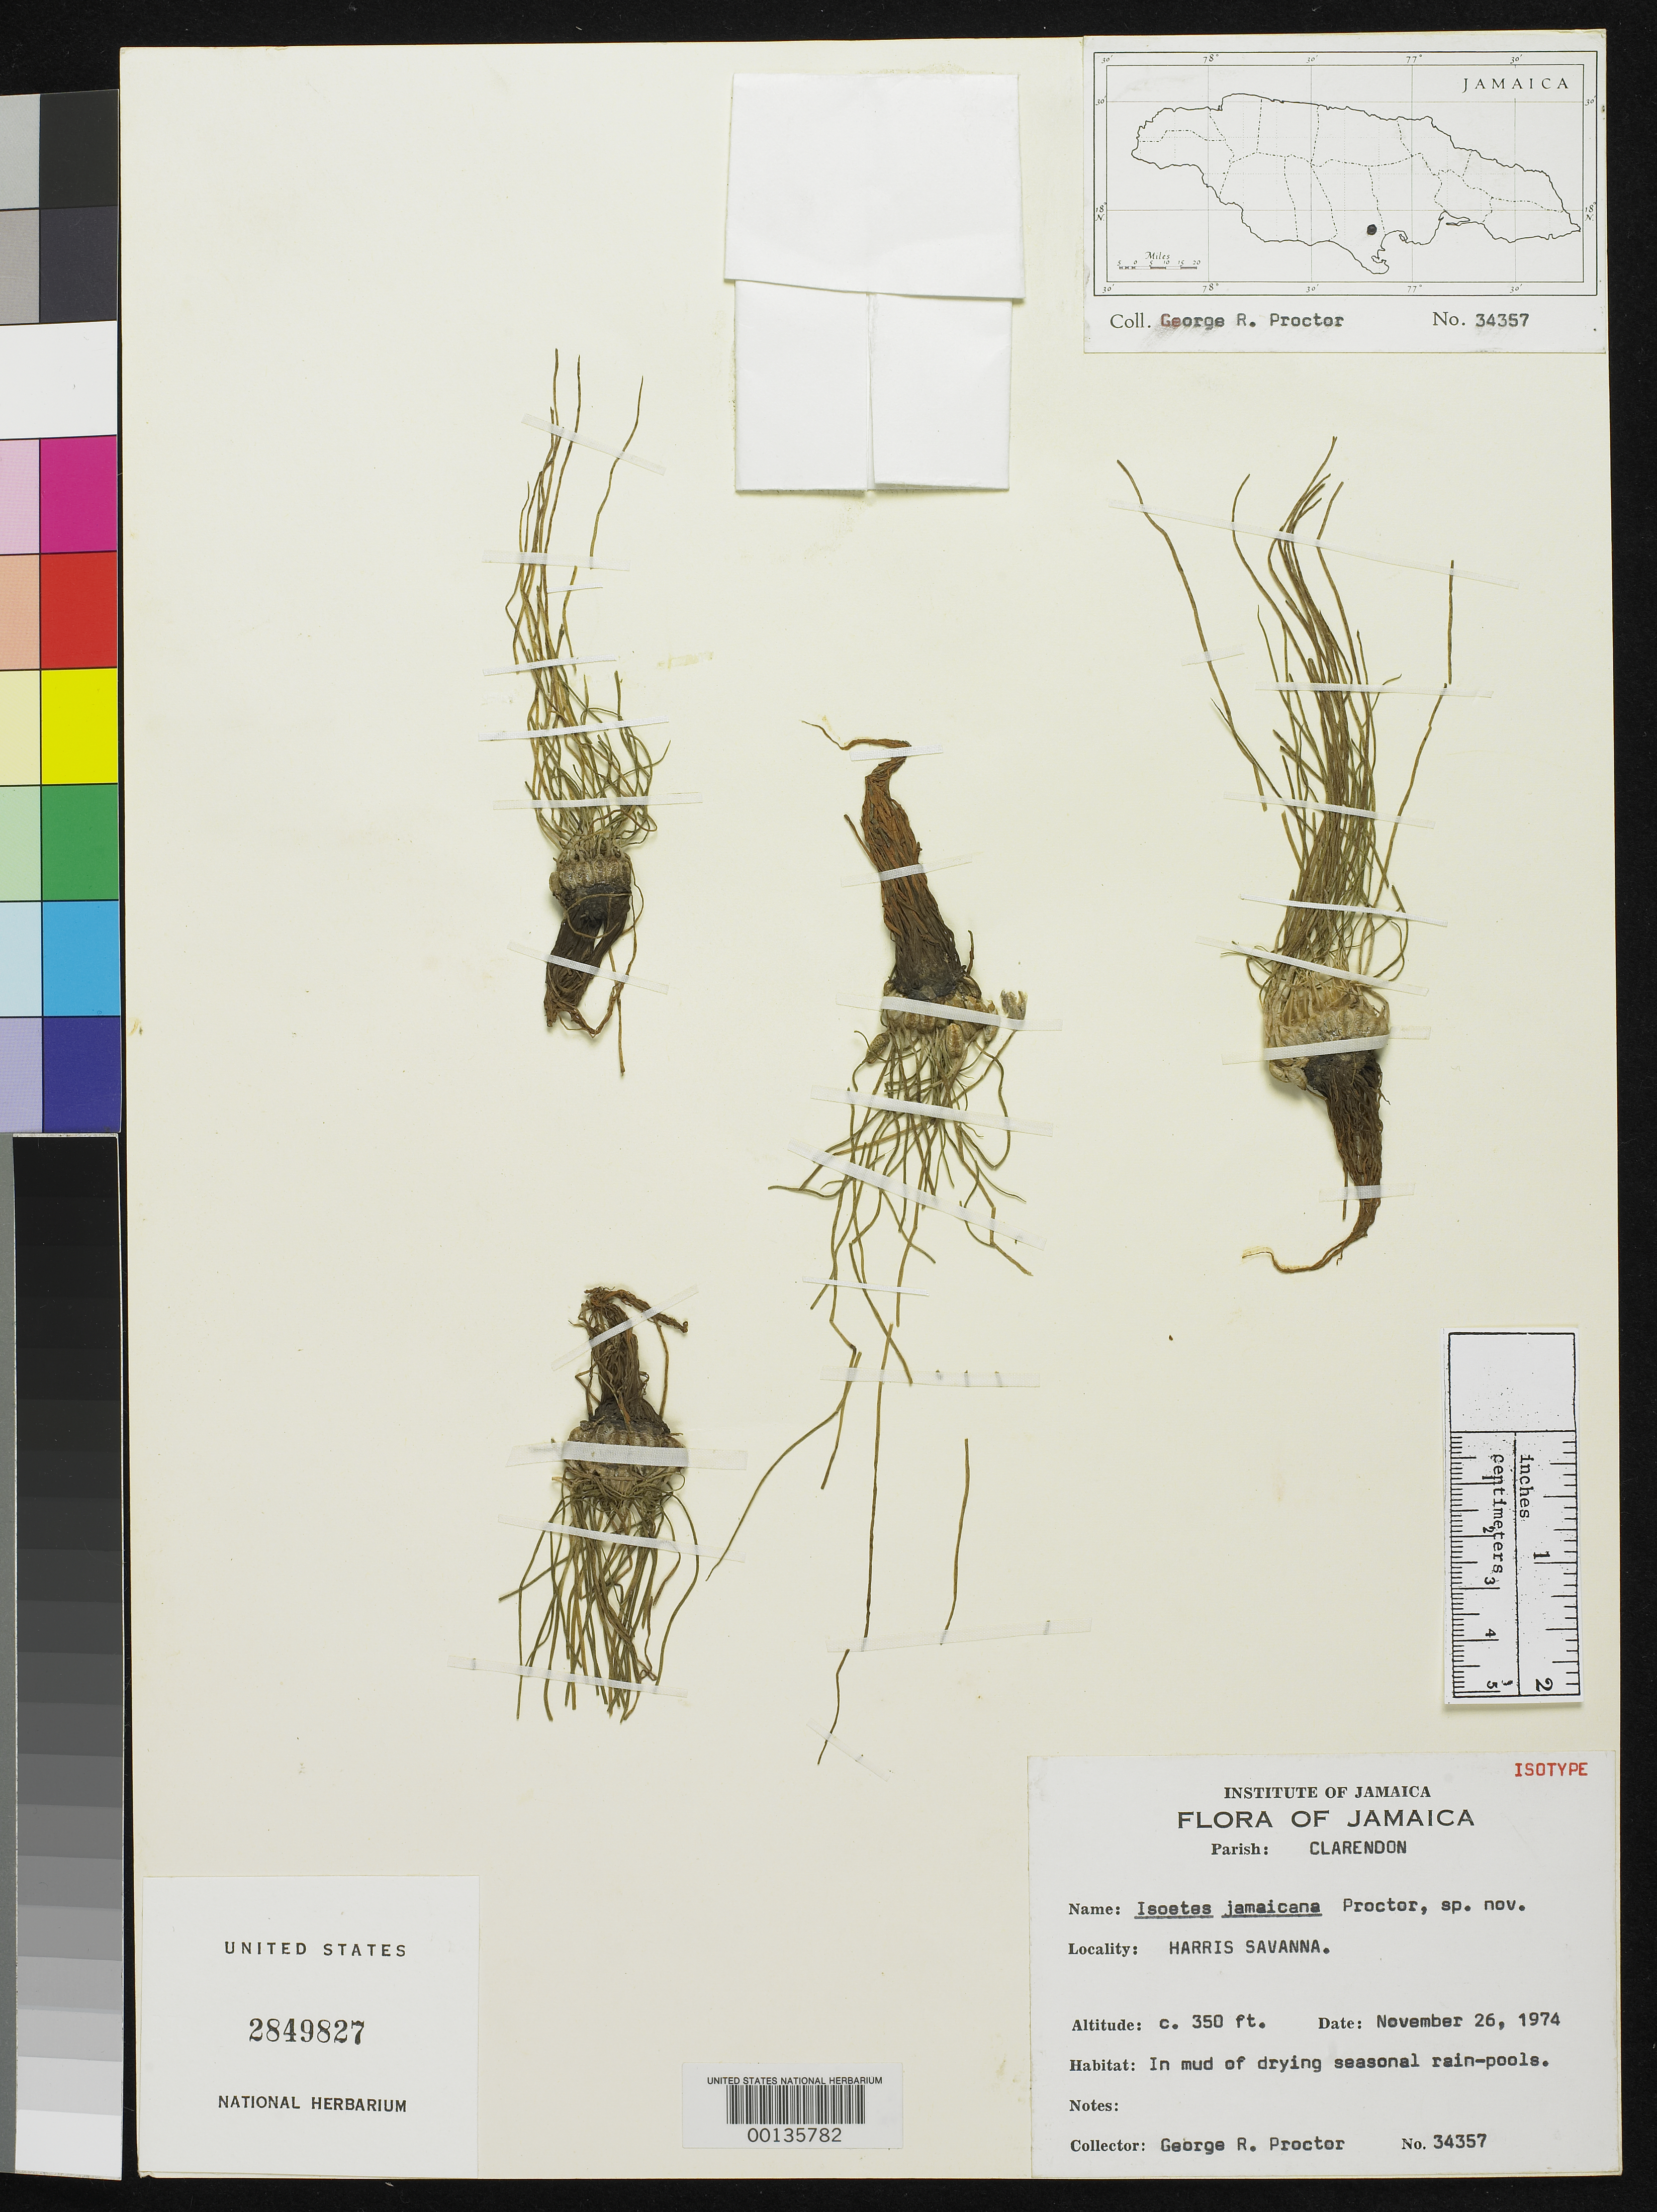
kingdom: Plantae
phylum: Tracheophyta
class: Lycopodiopsida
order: Isoetales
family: Isoetaceae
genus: Isoetes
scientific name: Isoetes jamaicensis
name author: Hickey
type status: Isotype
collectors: G. R. Proctor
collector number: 34357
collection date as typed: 26 Nov 1974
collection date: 1974-11-26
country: Jamaica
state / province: Clarendon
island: Greater Antilles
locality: Harris Savanna.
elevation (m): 107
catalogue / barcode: US 2849827